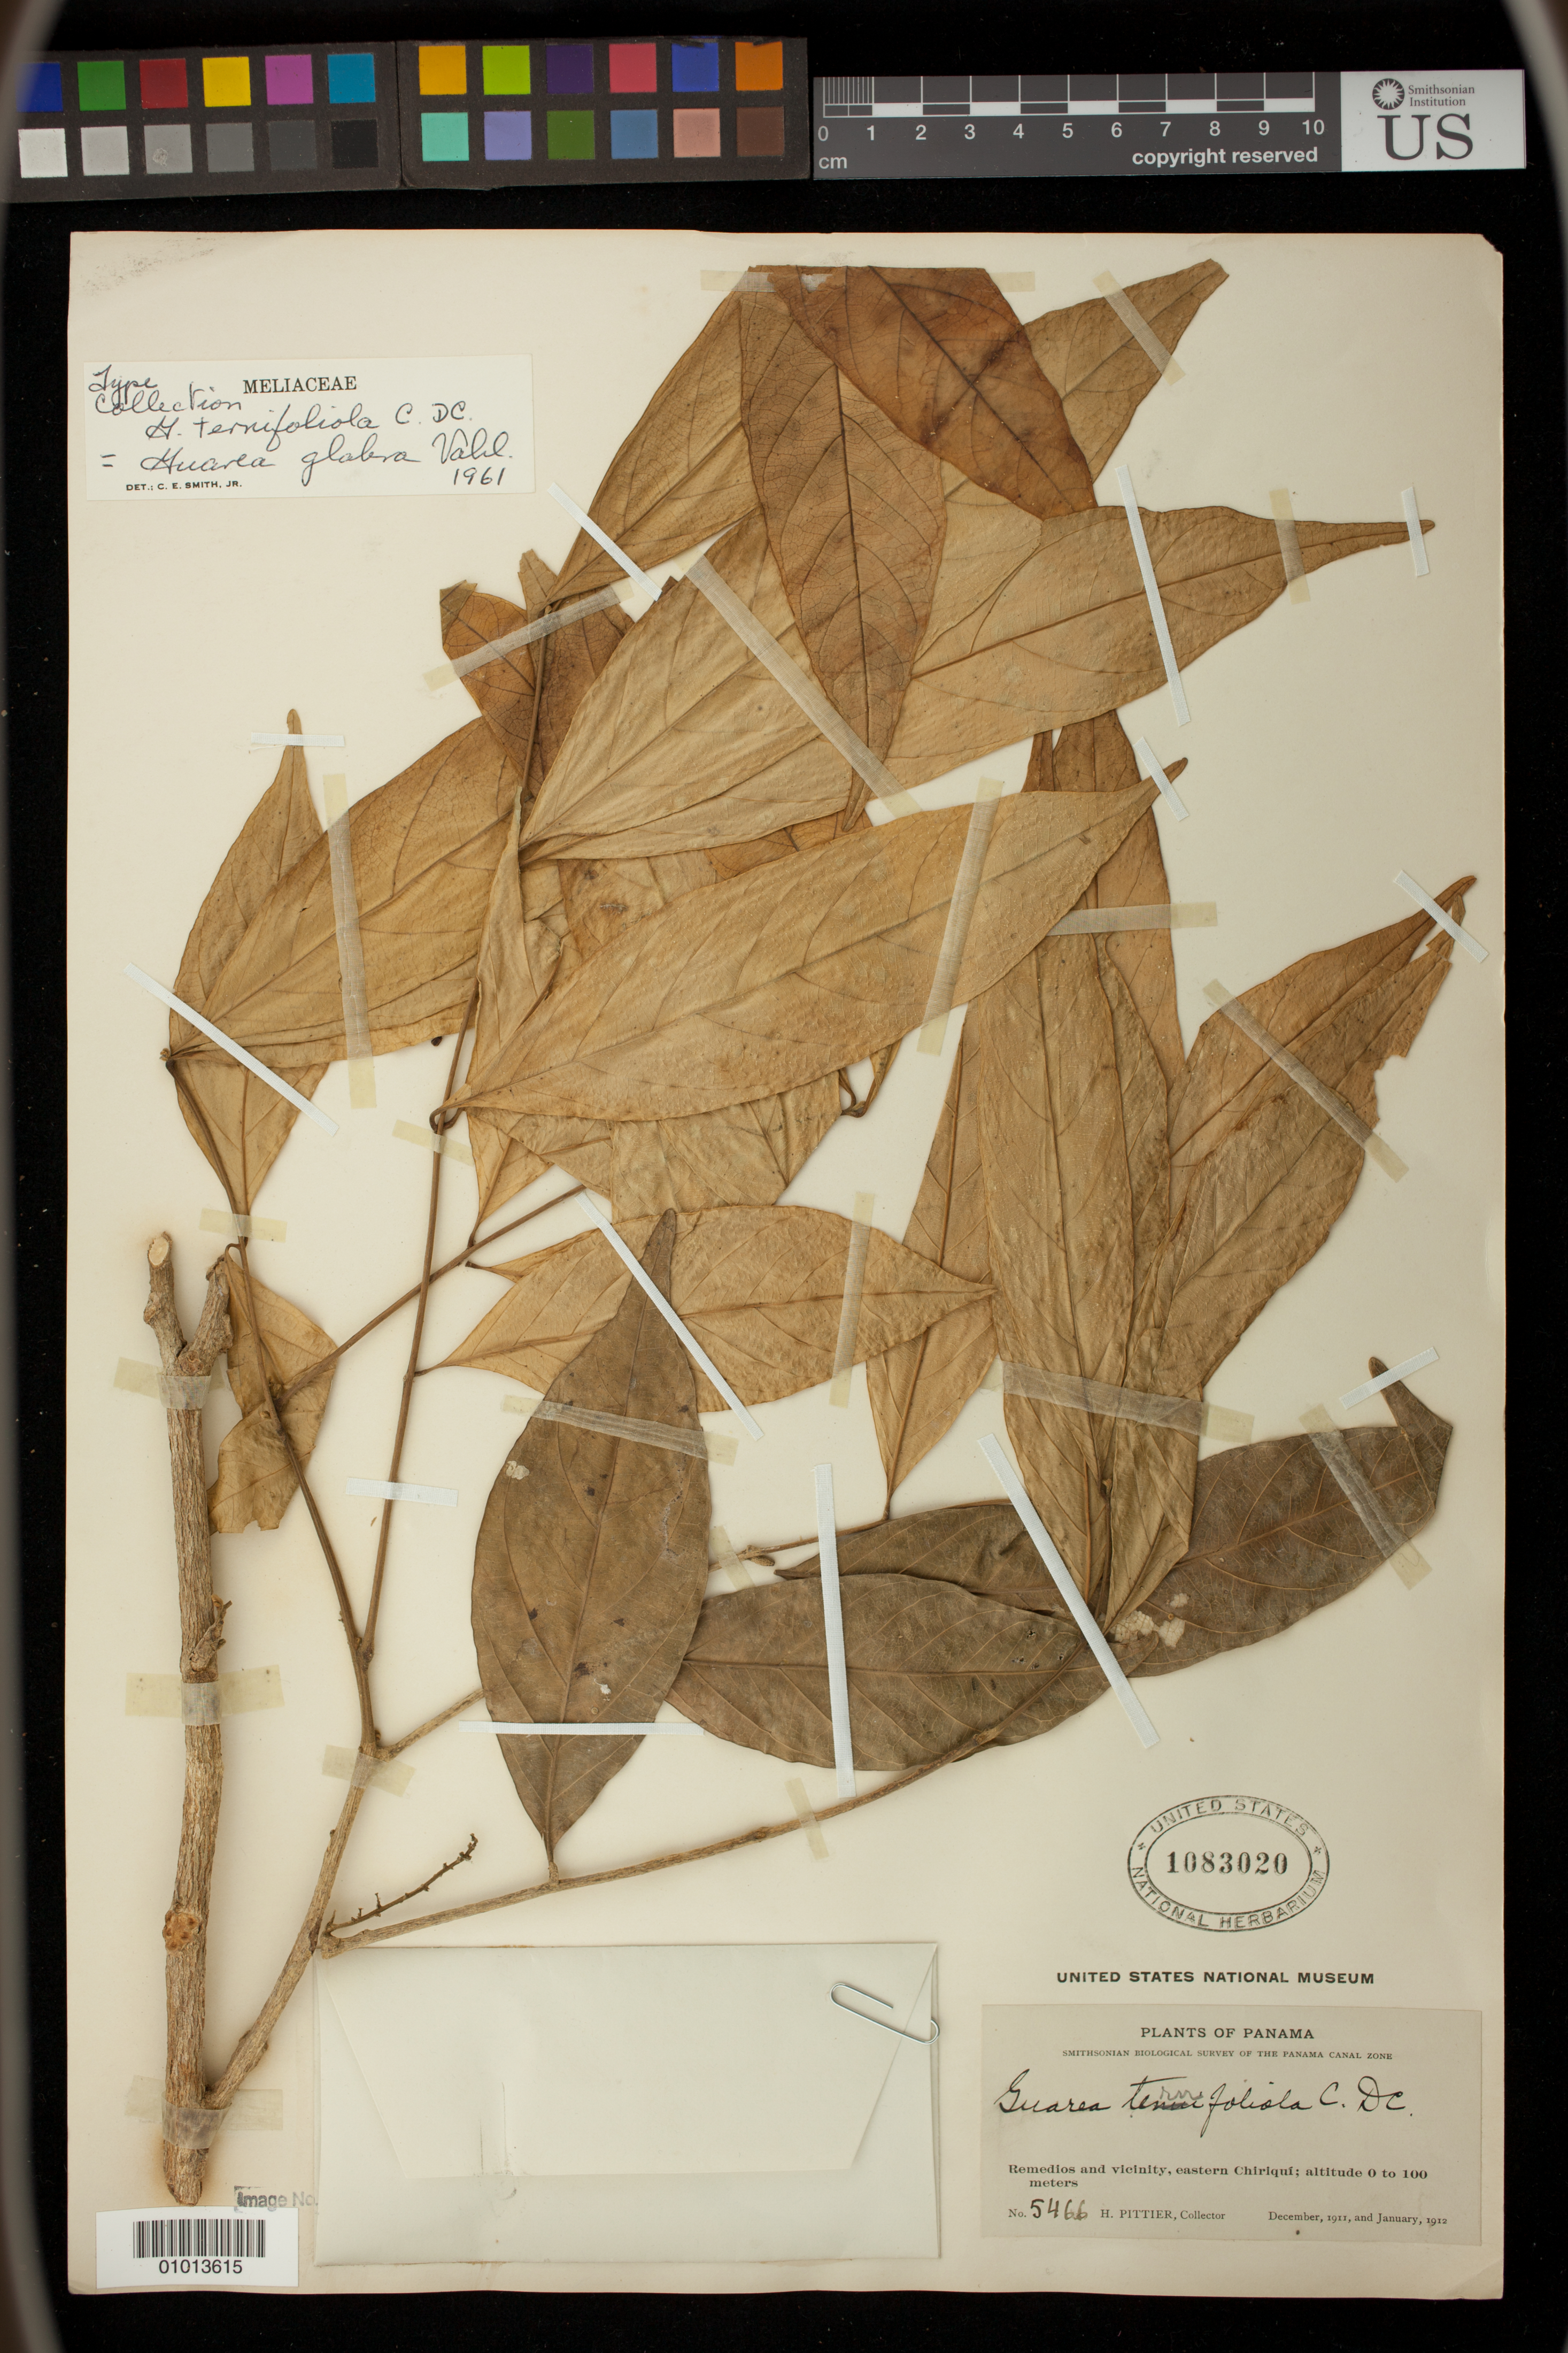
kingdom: Plantae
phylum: Tracheophyta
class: Magnoliopsida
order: Sapindales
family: Meliaceae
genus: Guarea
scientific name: Guarea ternifoliola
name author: C. DC.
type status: Isotype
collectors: H. F. Pittier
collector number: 5466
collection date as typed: Dec 1911 to -- Jan 1912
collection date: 1911-12/1912-01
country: Panama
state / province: Chiriquí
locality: Remedios and vicinity, esatern Chiriquí.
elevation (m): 0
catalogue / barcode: US 1083020